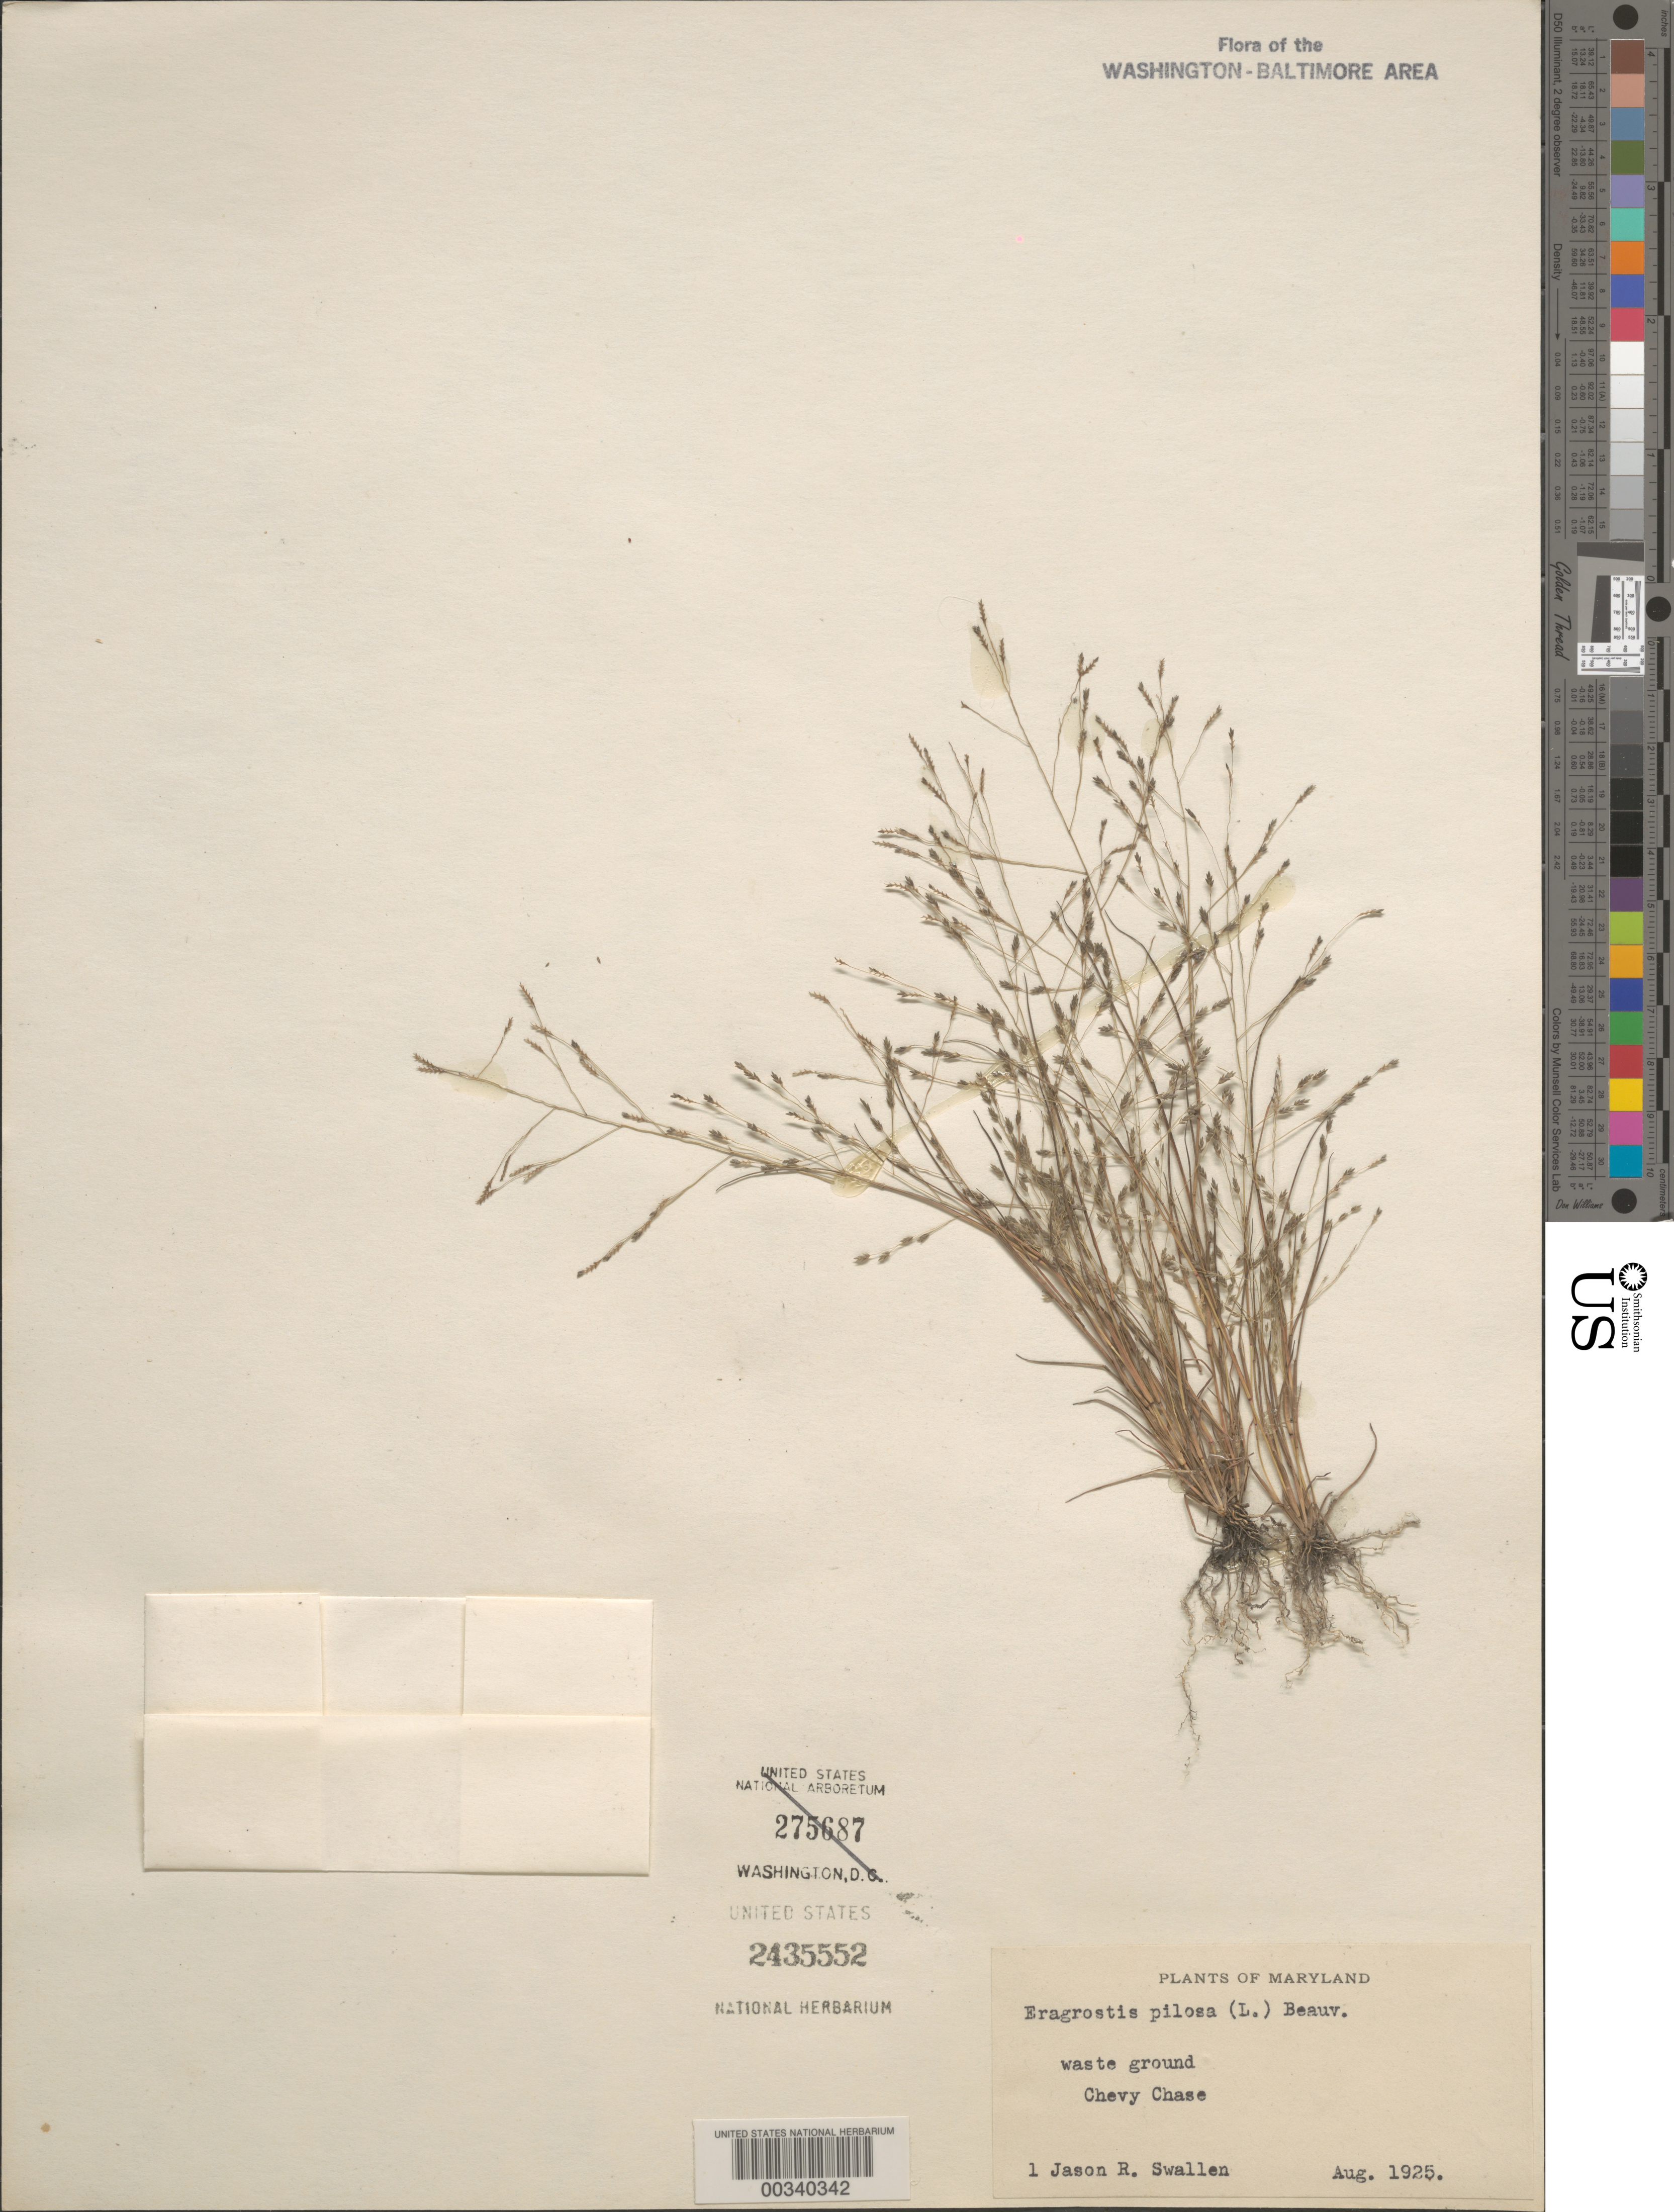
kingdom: Plantae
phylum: Tracheophyta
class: Liliopsida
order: Poales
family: Poaceae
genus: Eragrostis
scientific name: Eragrostis pilosa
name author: (L.) P. Beauv.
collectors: J. R. Swallen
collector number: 1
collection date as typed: Aug 1925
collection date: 1925-08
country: United States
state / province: Maryland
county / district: Montgomery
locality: Chevy Chase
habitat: Waste ground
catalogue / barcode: US 2435552